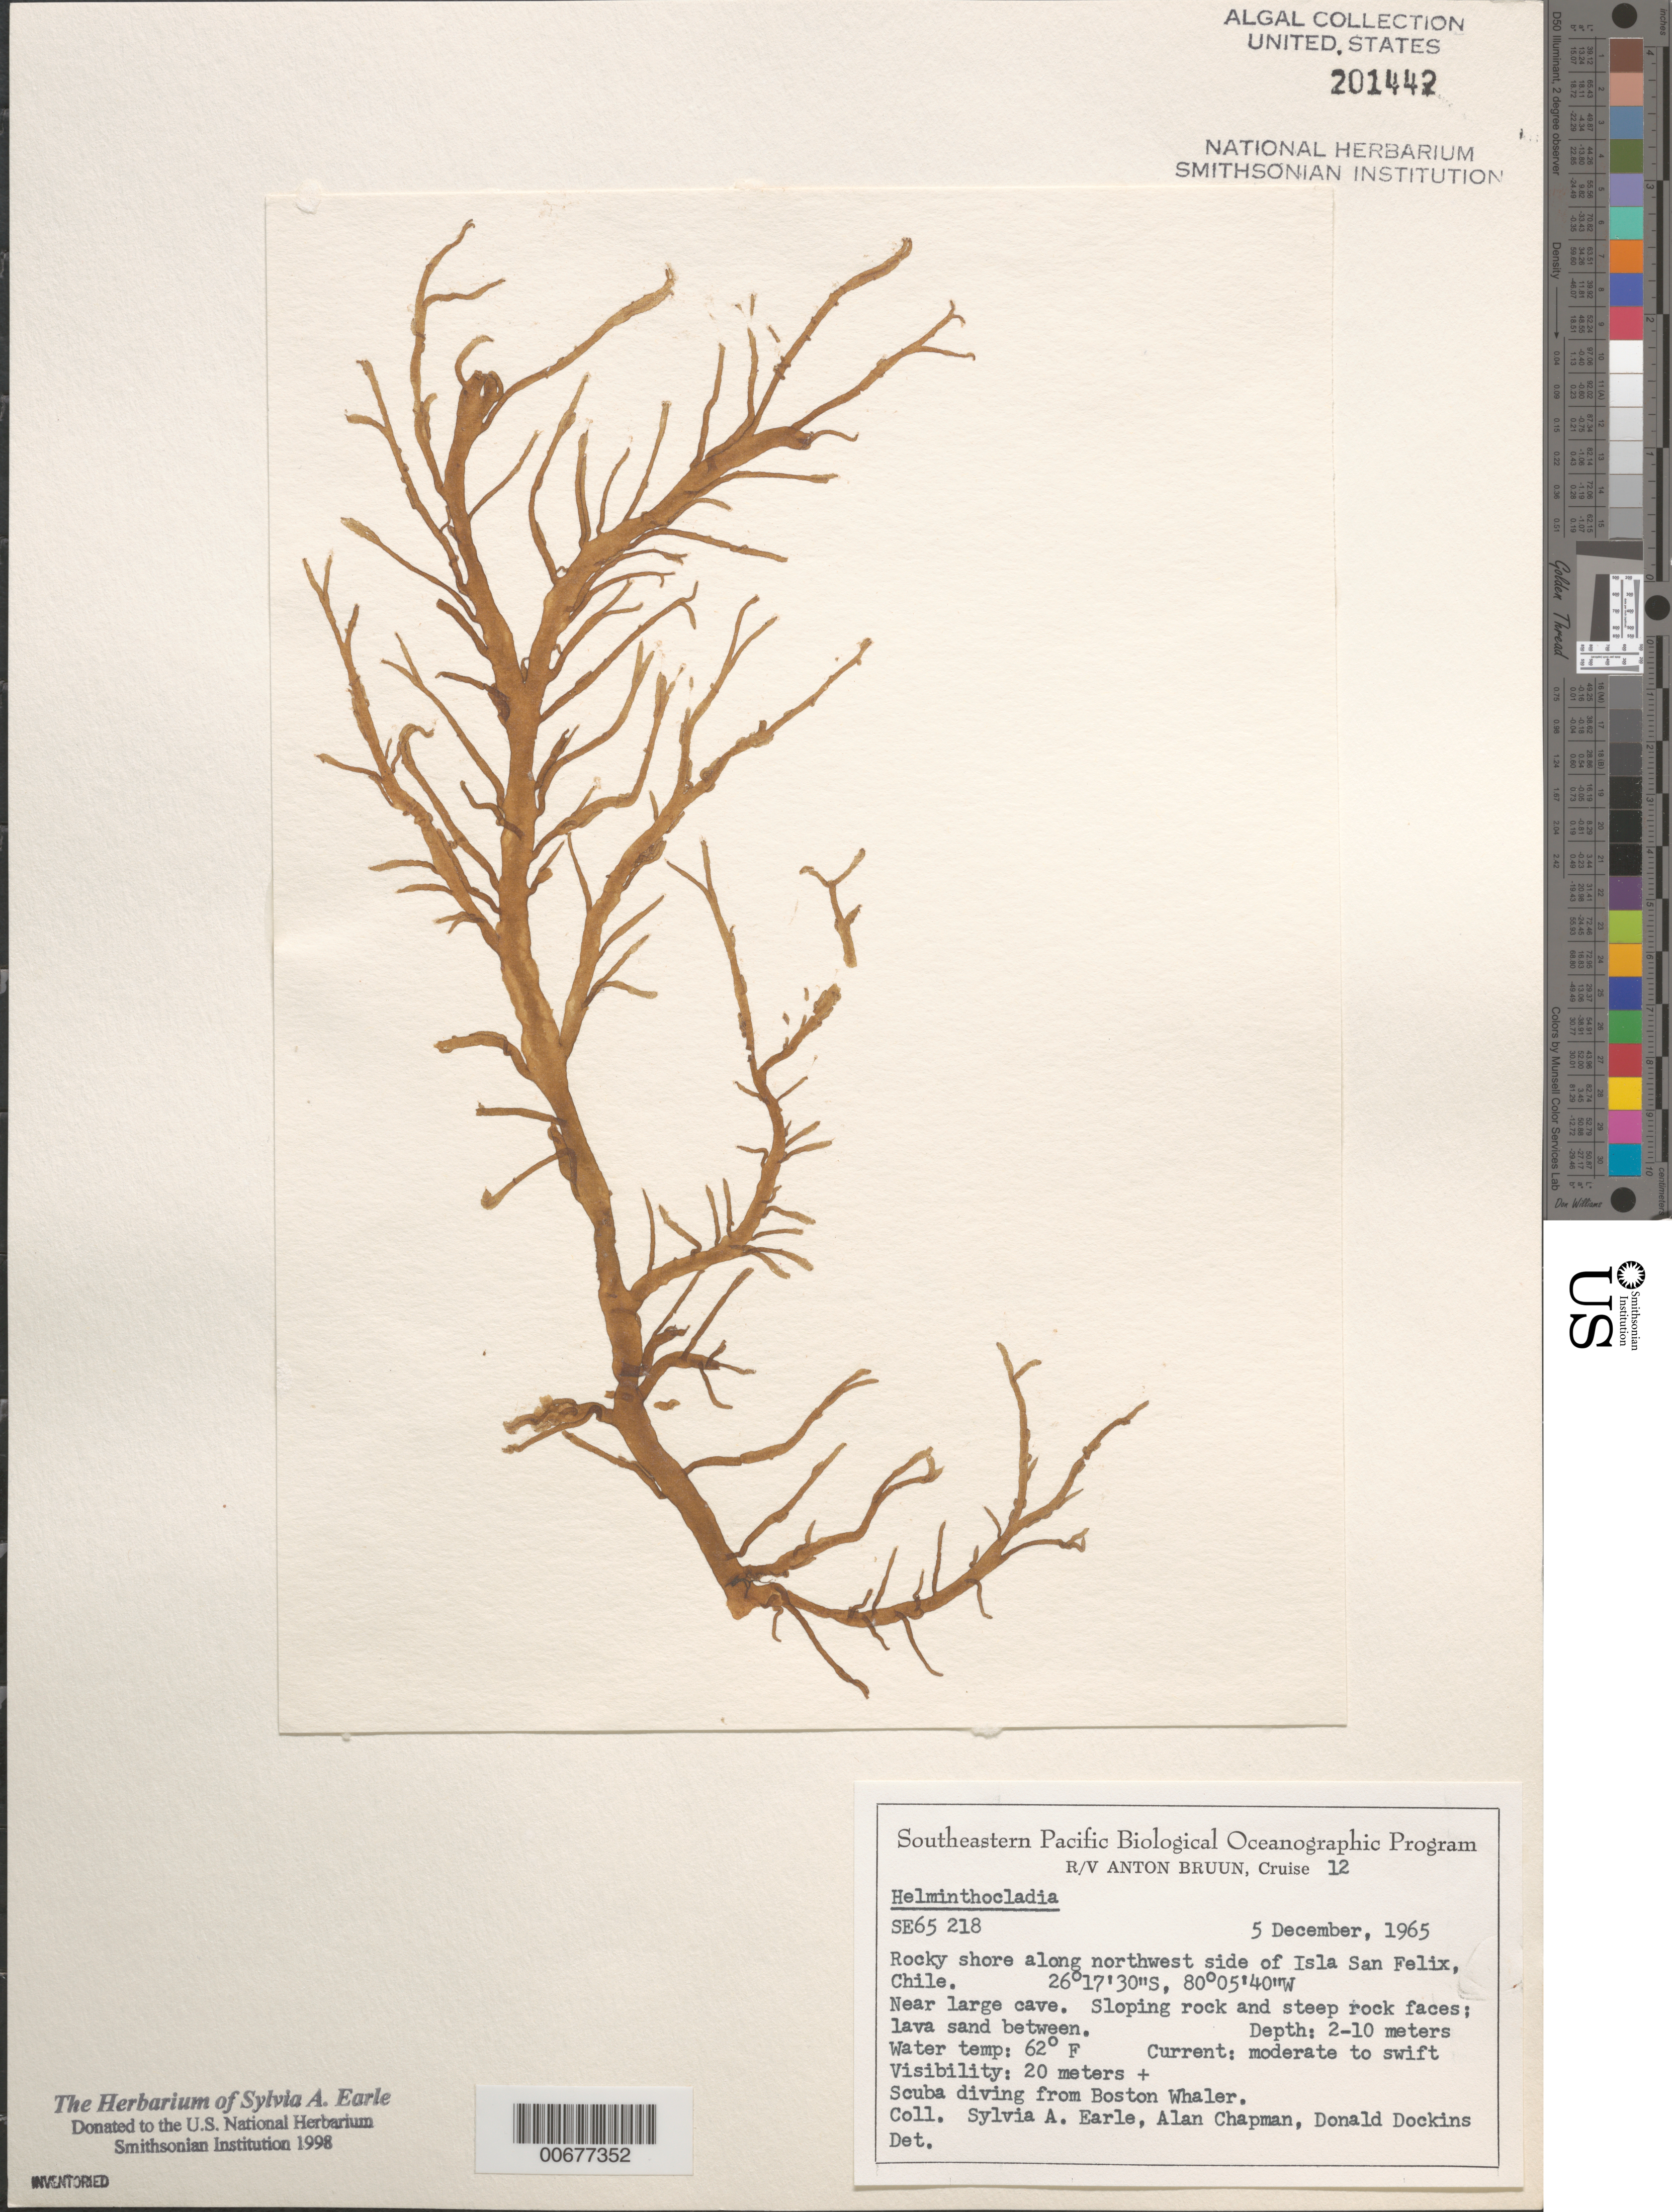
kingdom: Plantae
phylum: Rhodophyta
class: Florideophyceae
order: Nemaliales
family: Liagoraceae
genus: Helminthocladia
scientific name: Helminthocladia sp.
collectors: S. A. Earle, A. Chapman & D. Dockins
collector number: SE 65218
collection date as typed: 05 Dec 1965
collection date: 1965-12-05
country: Chile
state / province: Atacama (III)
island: Isla San Felix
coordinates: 26 17' 30" S, 80 05' 40" W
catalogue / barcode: US 201442